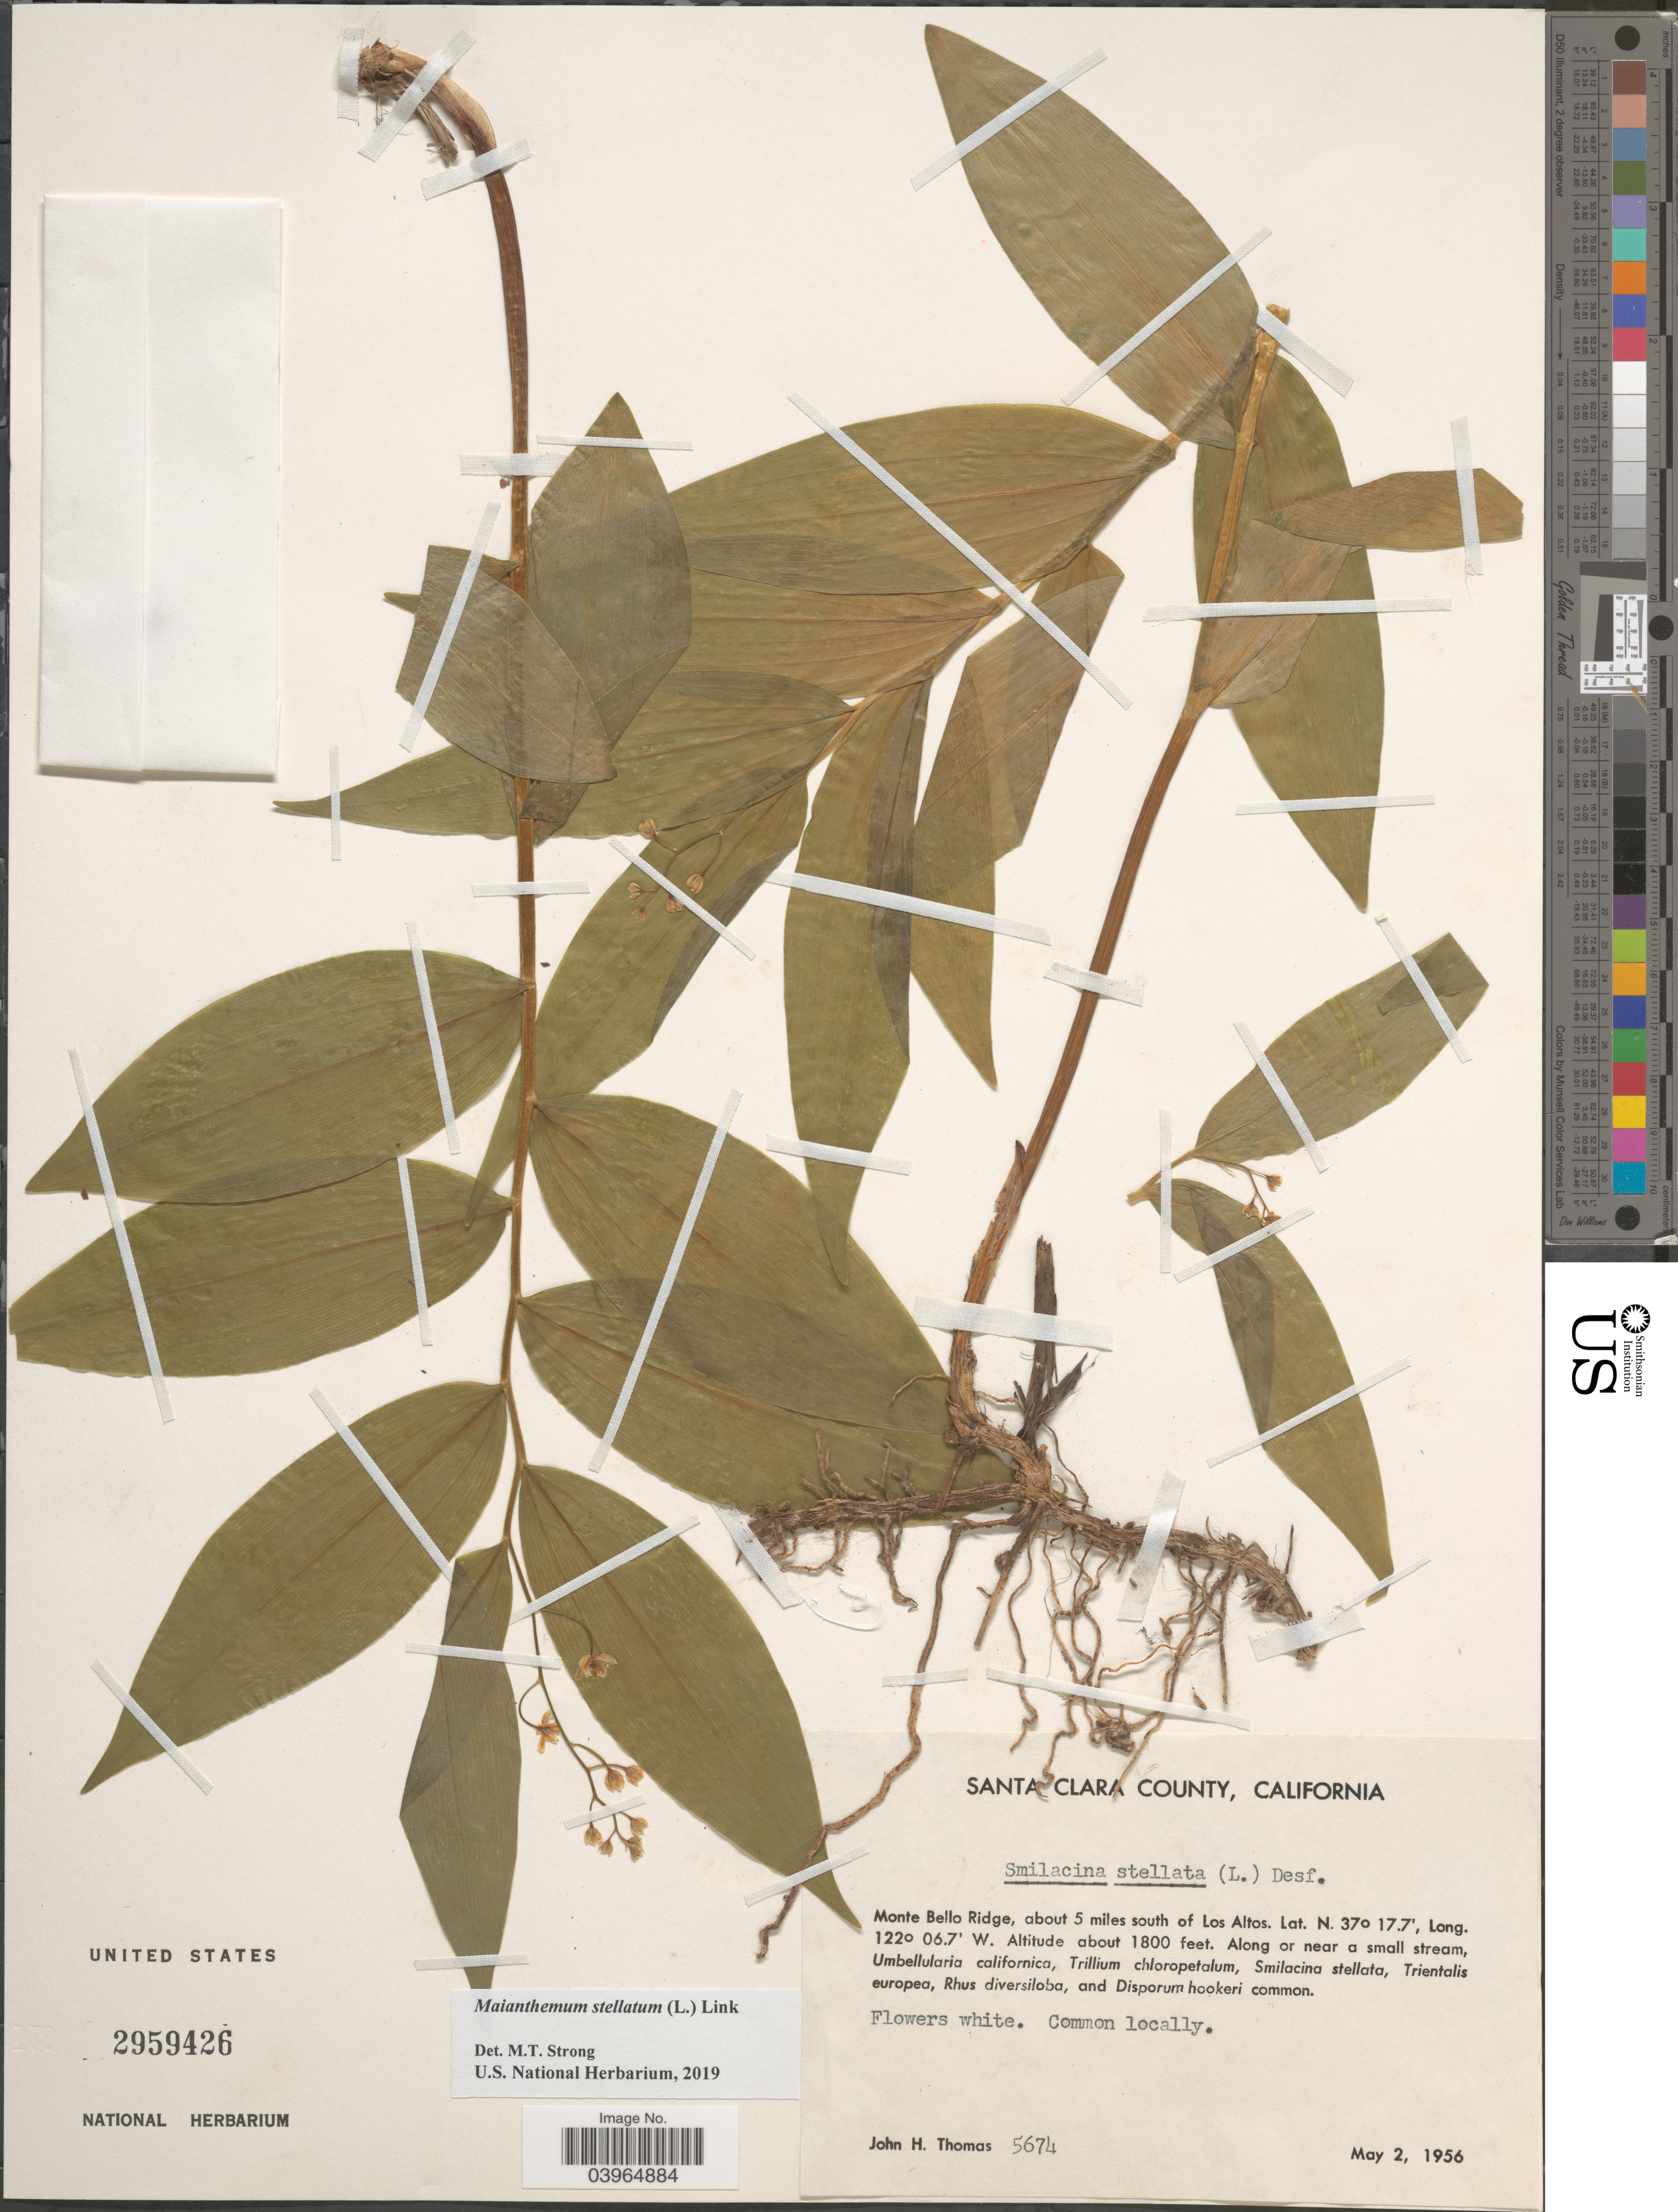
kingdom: Plantae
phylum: Tracheophyta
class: Liliopsida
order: Asparagales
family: Asparagaceae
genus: Maianthemum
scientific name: Maianthemum stellatum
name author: (L.) Link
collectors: J. H. Thomas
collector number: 5674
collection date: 1956-05-02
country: United States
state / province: California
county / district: Santa Clara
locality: Santa Clara County. Monte Bello Ridge, about 5 miles south of Los Altos.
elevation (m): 549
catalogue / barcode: US 2959426